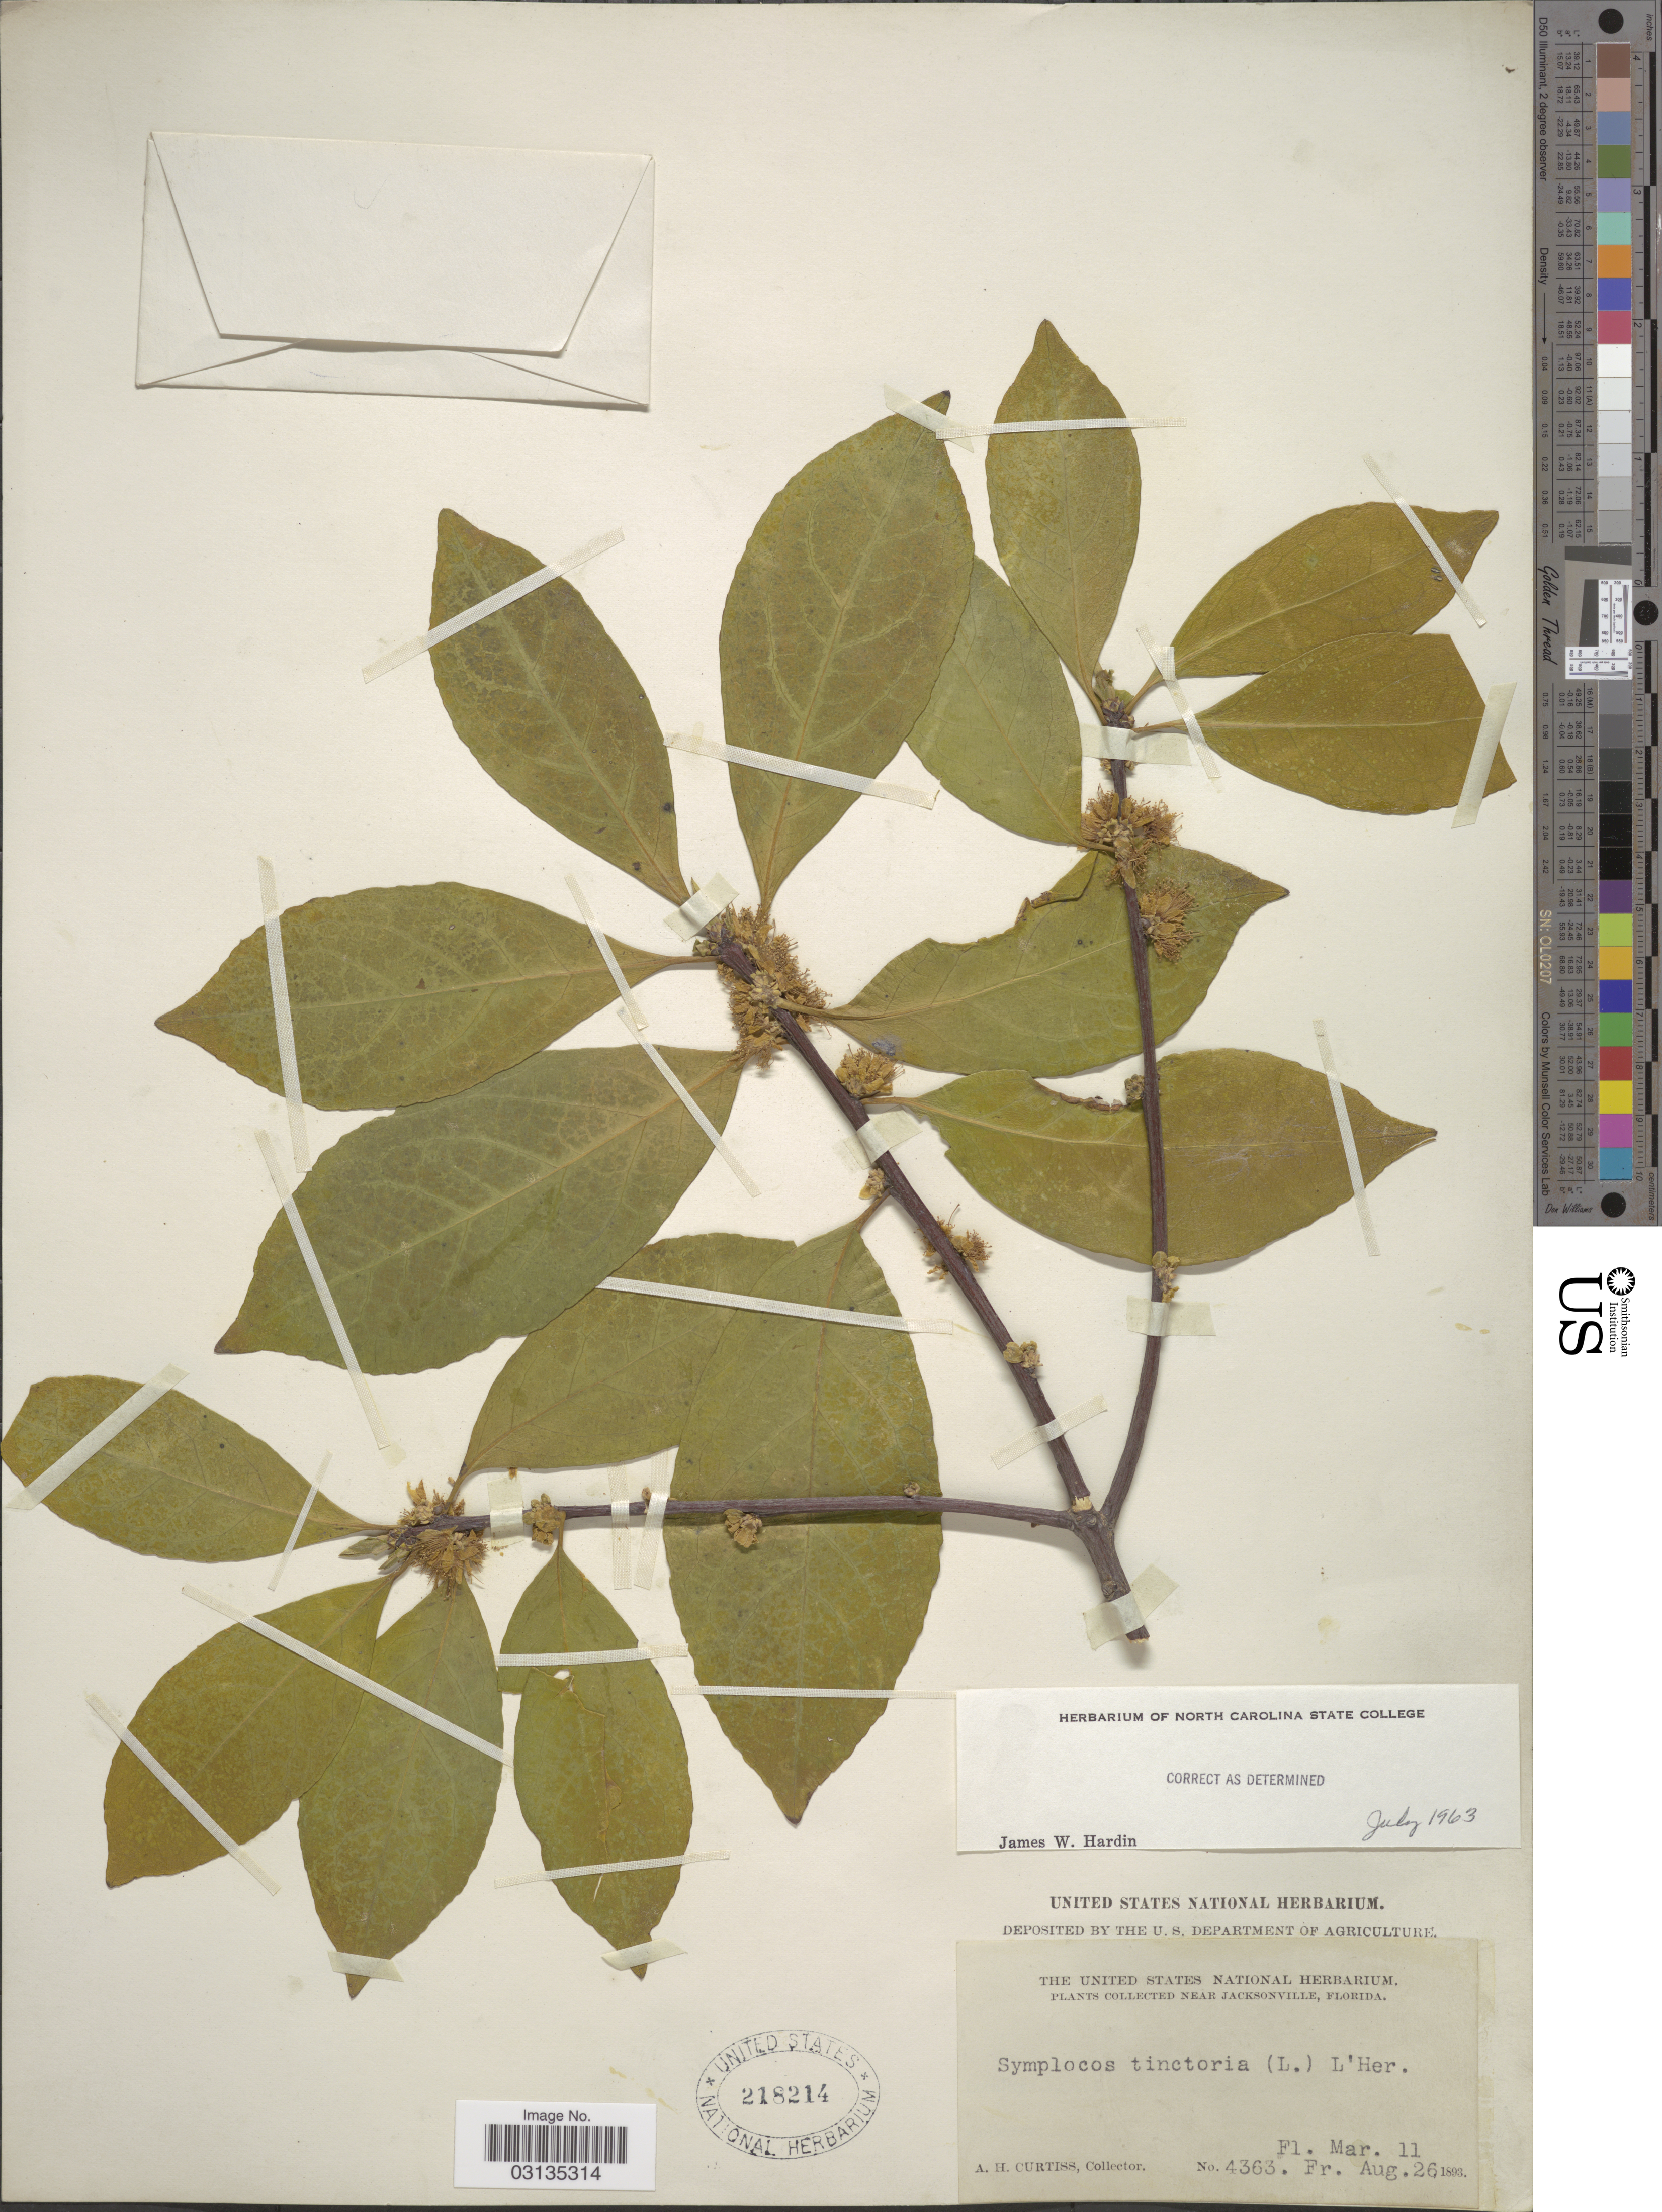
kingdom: Plantae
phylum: Tracheophyta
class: Magnoliopsida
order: Ericales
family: Symplocaceae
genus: Symplocos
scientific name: Symplocos tinctoria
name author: (L.) L'Hér.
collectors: A. H. Curtiss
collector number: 4363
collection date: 1893-03-11/1893-08-26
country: United States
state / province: Florida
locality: Near Jacksonville.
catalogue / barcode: US 218214